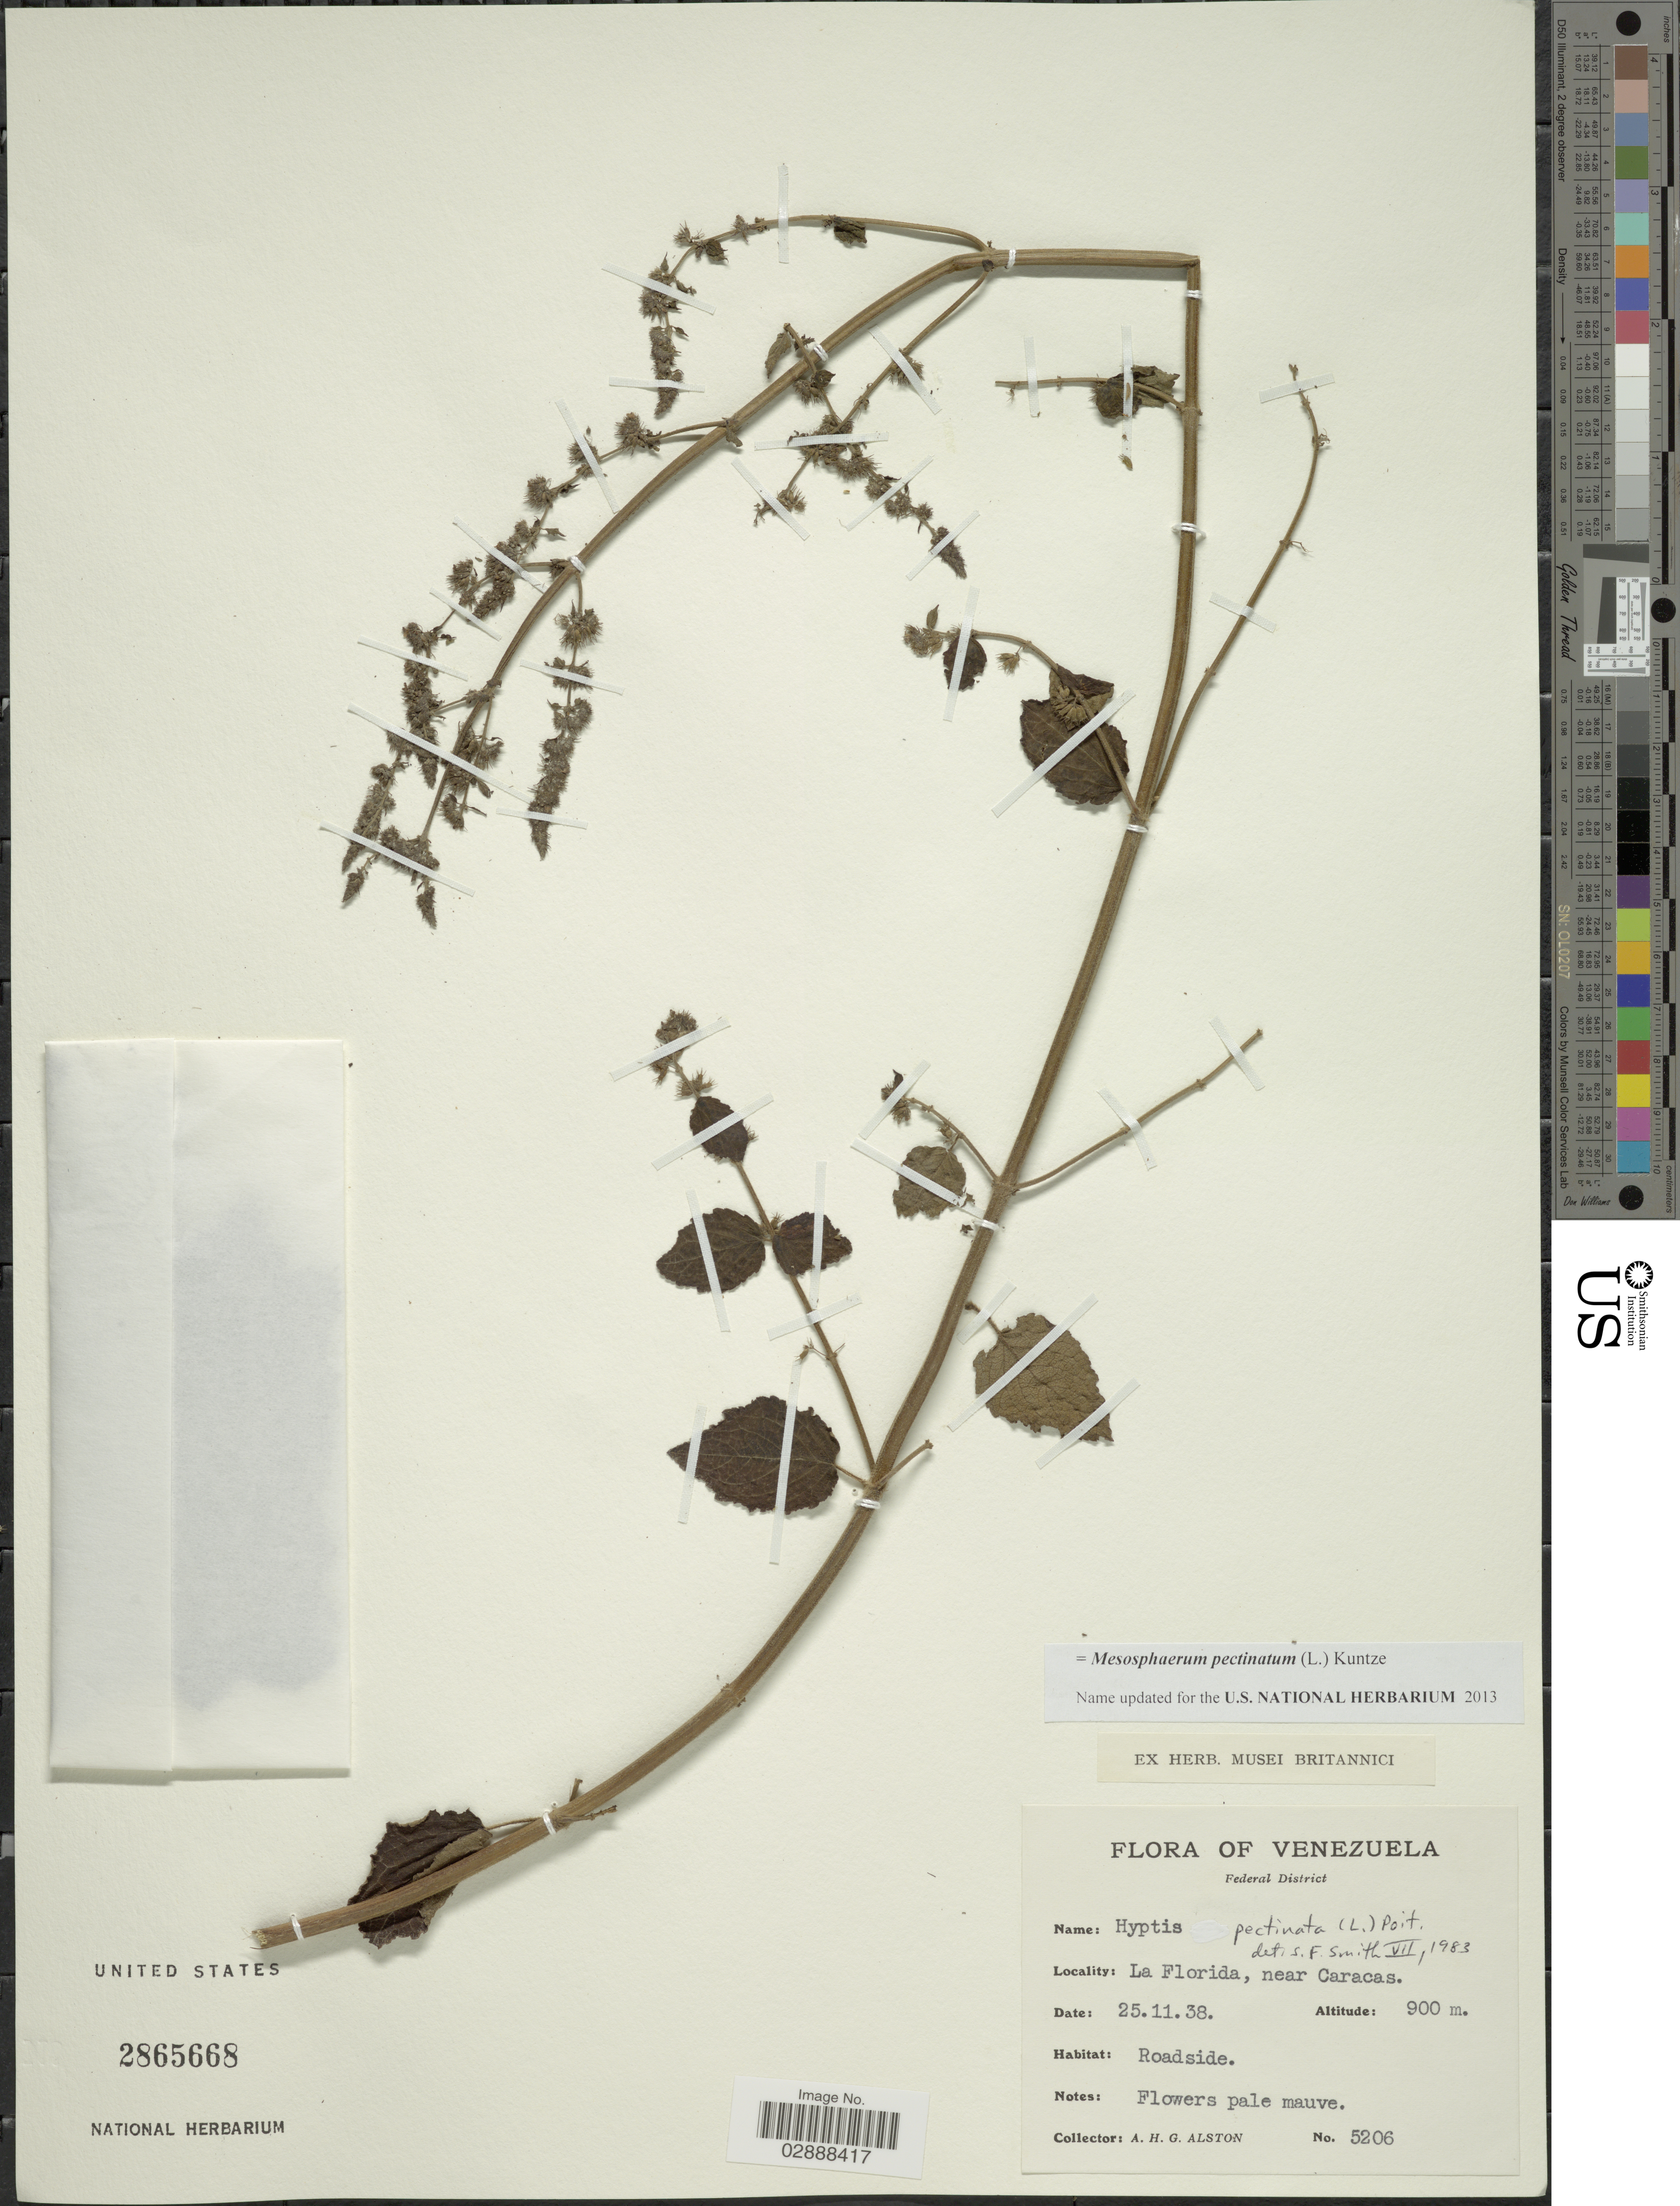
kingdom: Plantae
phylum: Tracheophyta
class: Magnoliopsida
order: Lamiales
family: Lamiaceae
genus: Mesosphaerum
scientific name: Mesosphaerum pectinatum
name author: (L.) Kuntze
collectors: A. H. Alston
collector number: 5206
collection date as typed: Transcribed d/m/y: 25/11/38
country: Venezuela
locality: Federal District. La Florida, near Caracas.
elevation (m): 900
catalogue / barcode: US 2865668